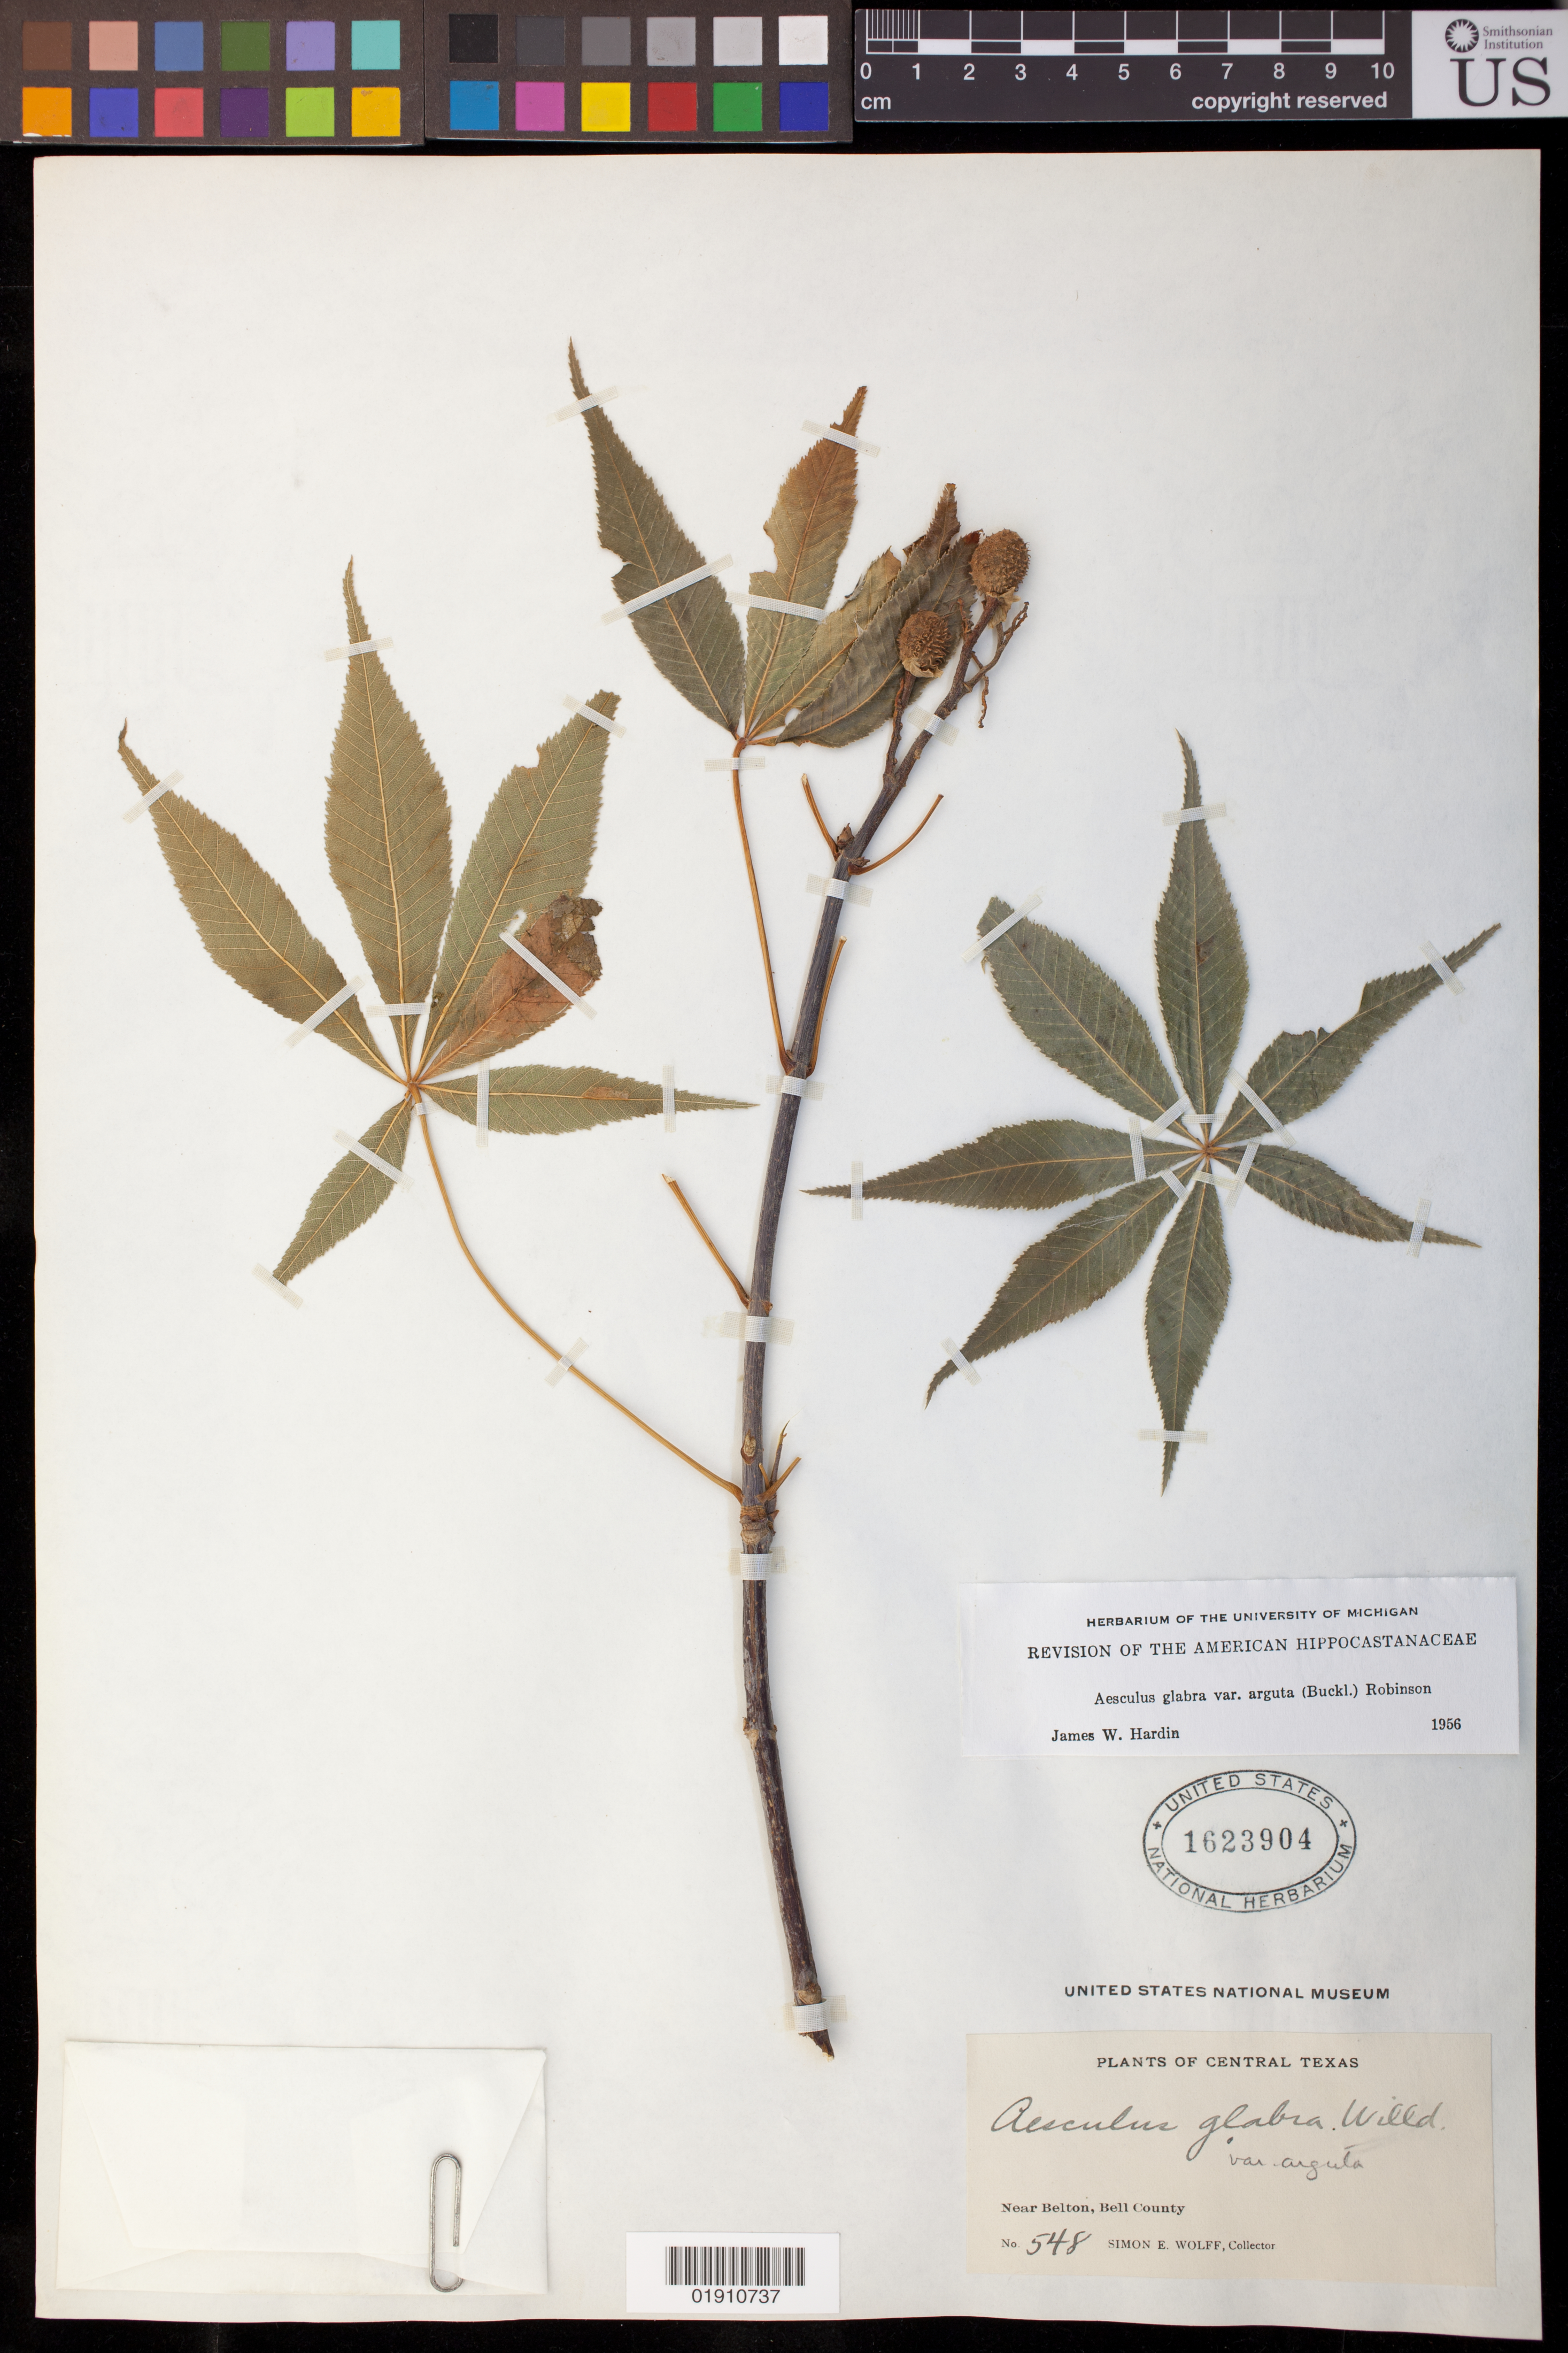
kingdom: Plantae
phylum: Tracheophyta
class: Magnoliopsida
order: Sapindales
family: Sapindaceae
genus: Aesculus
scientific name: Aesculus glabra var. anguta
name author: (Buckley) B.L. Rob.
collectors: S. E. Wolff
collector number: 548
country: United States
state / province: Texas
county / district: Bell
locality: Near Belton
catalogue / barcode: US 1623904